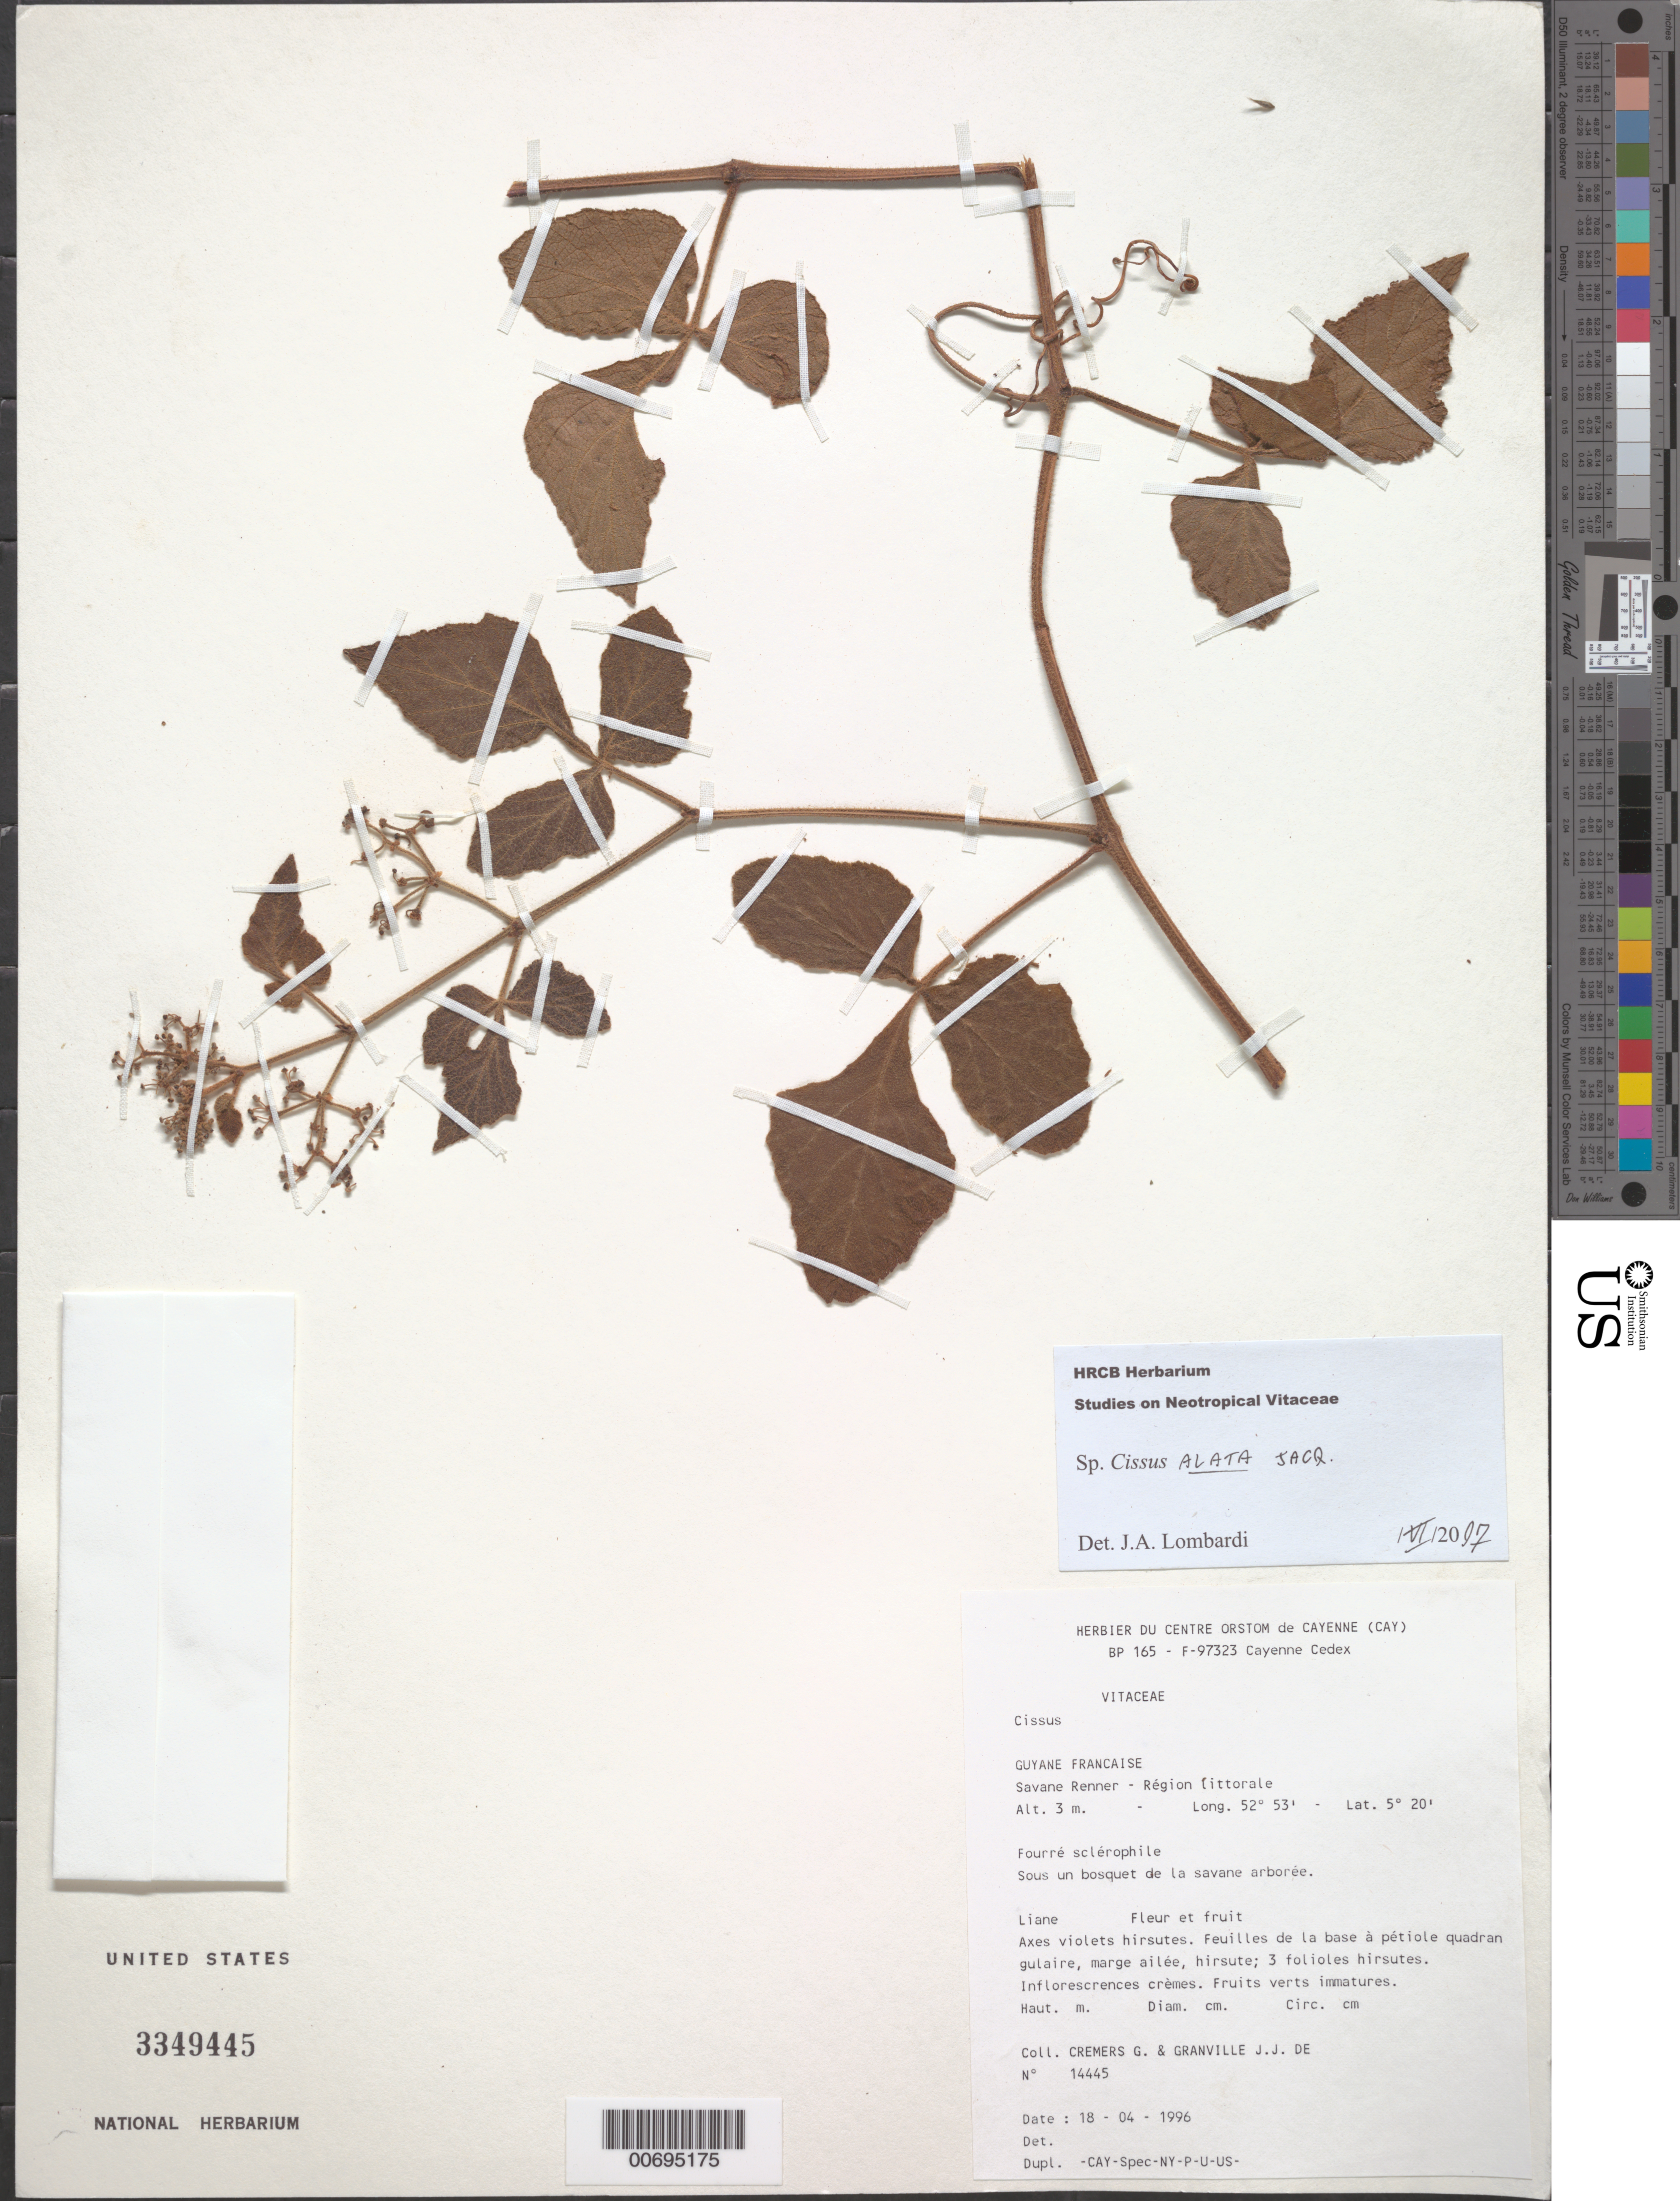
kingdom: Plantae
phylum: Tracheophyta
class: Magnoliopsida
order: Vitales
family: Vitaceae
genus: Cissus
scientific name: Cissus alata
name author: Jacq.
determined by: Lombardi, Julio A.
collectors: G. Cremers & J.-J. de Granville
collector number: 14445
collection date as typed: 18-Apr-96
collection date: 1996-04-18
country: French Guiana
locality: Savane Renner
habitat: Fourre sclerophile, sous un bosquet de la savane arboree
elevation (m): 3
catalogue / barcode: US 3349445